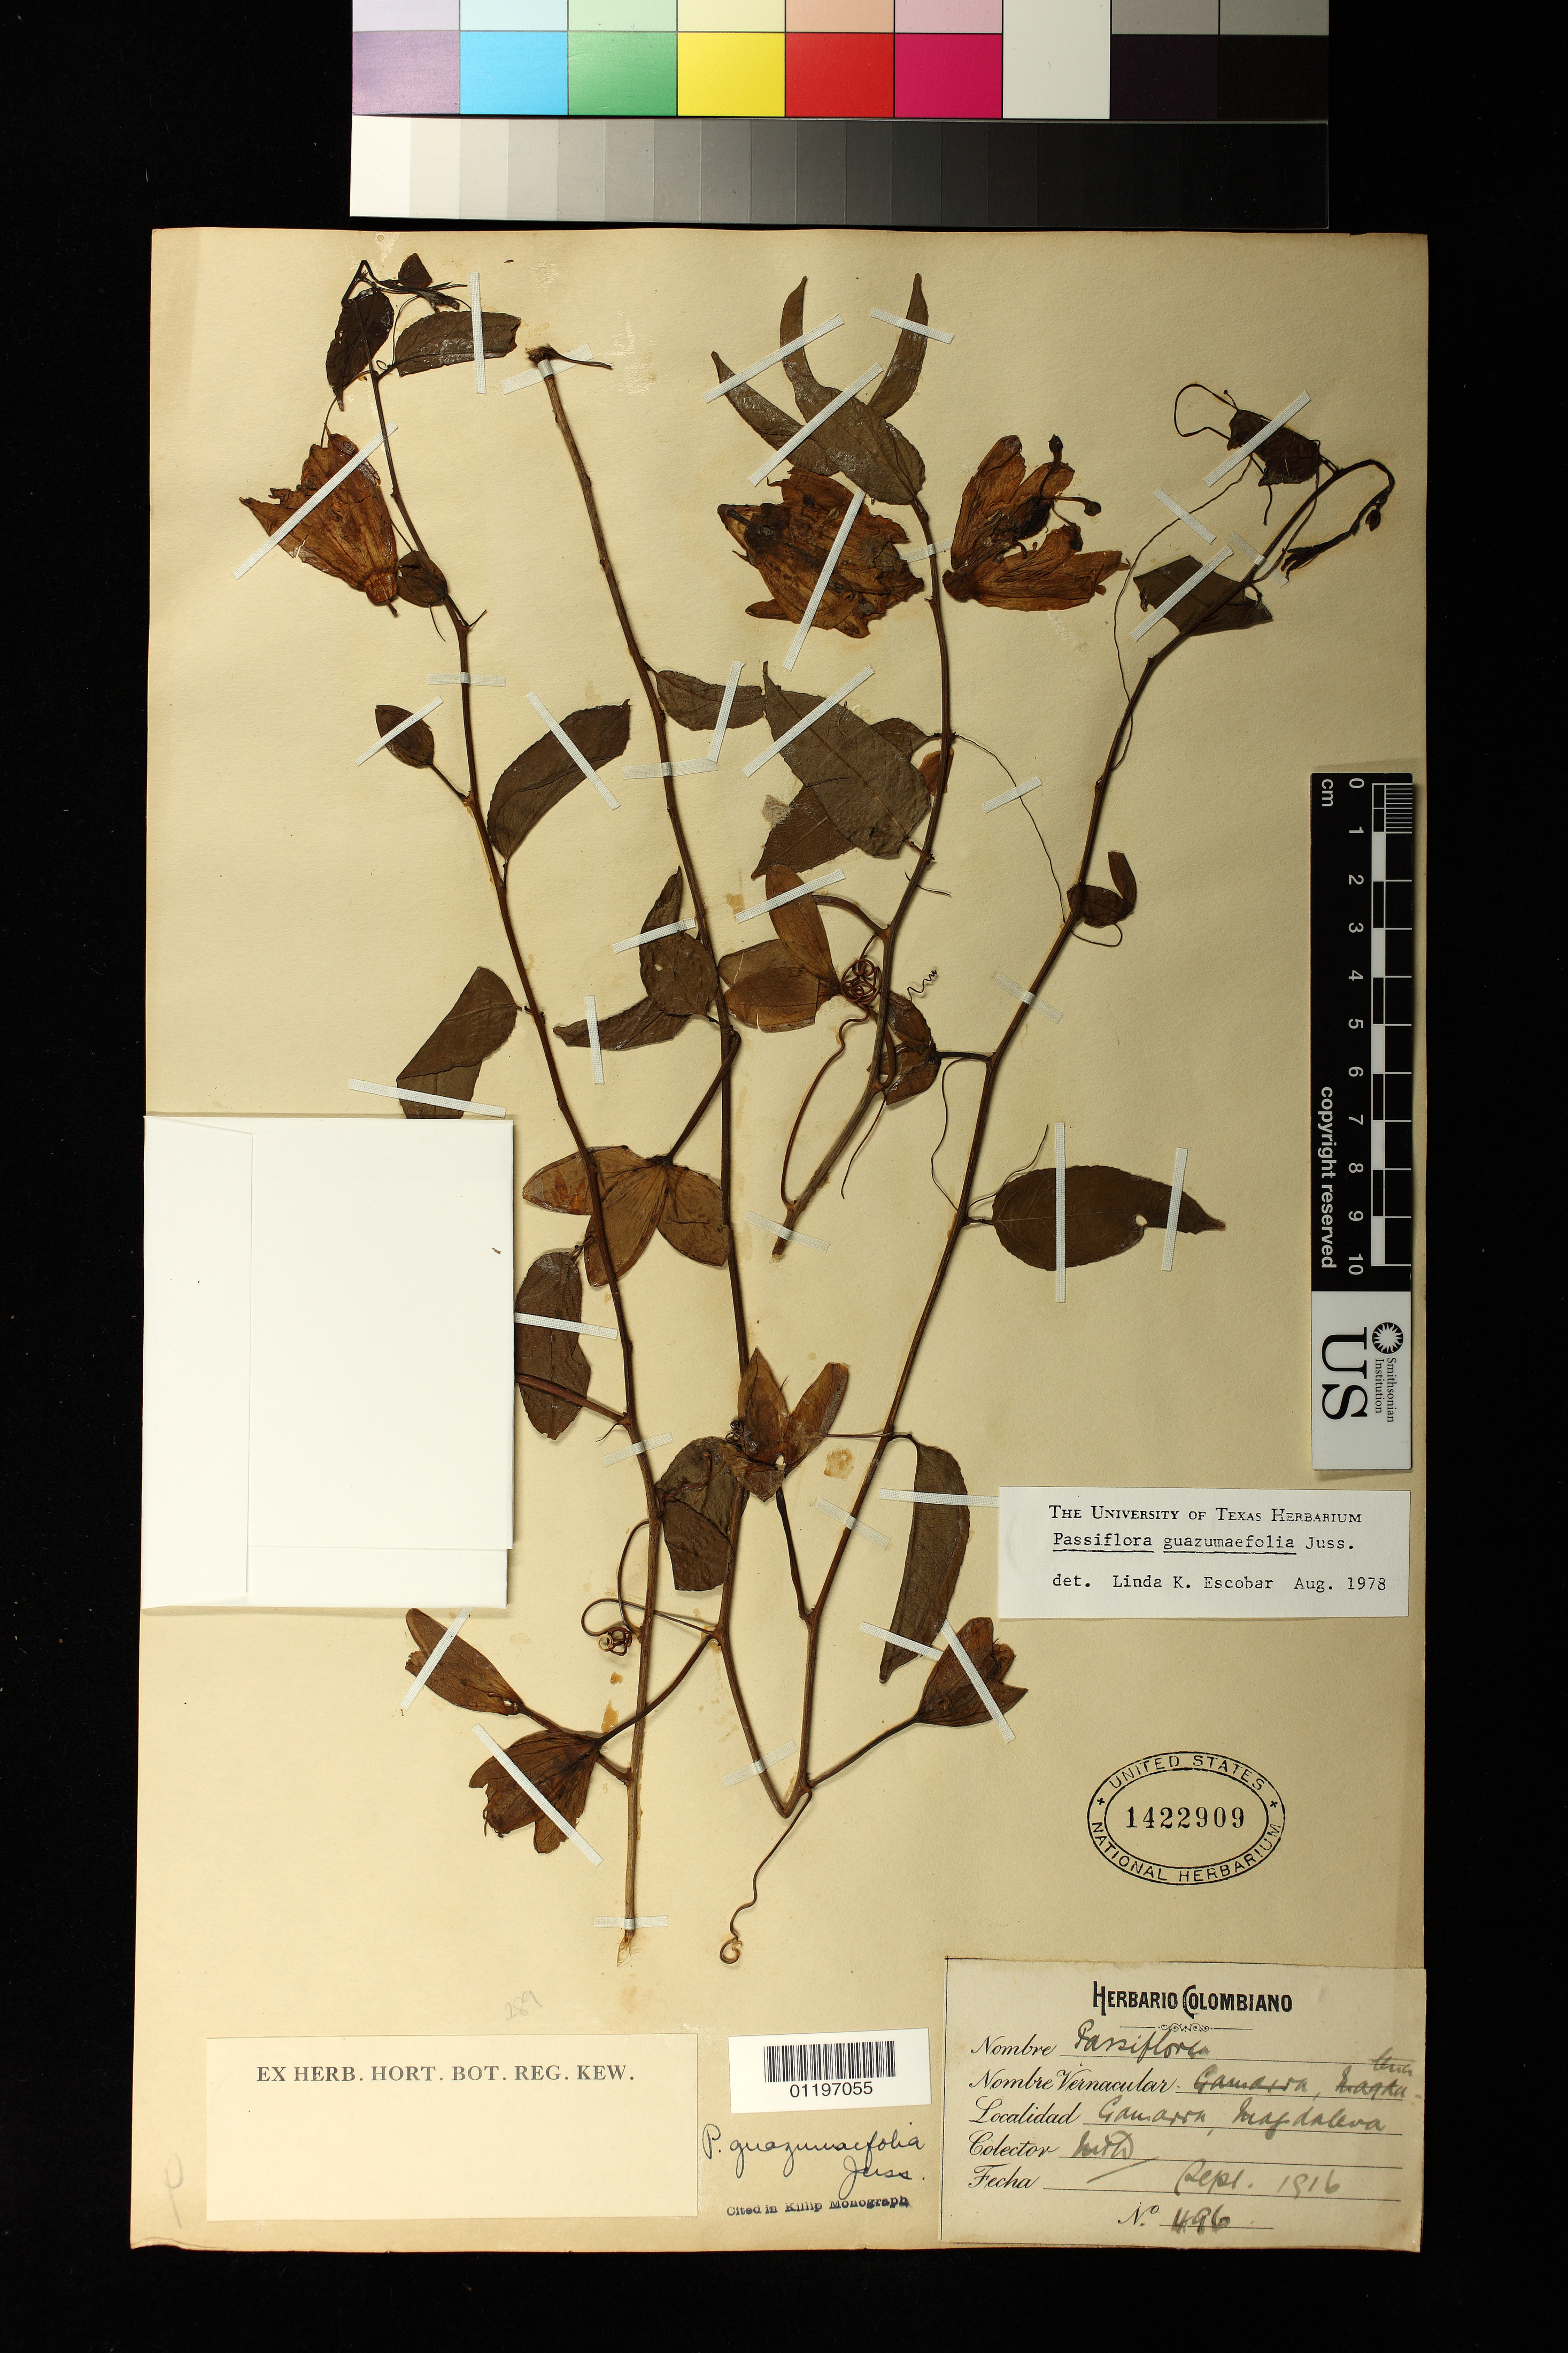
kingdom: Plantae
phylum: Tracheophyta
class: Magnoliopsida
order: Malpighiales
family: Passifloraceae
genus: Passiflora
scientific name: Passiflora guazumifolia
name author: Juss.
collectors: M. T. Dawe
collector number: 496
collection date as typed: Sep 1916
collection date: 1916-09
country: Colombia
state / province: Magdalena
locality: Gamarra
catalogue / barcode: US 1422909